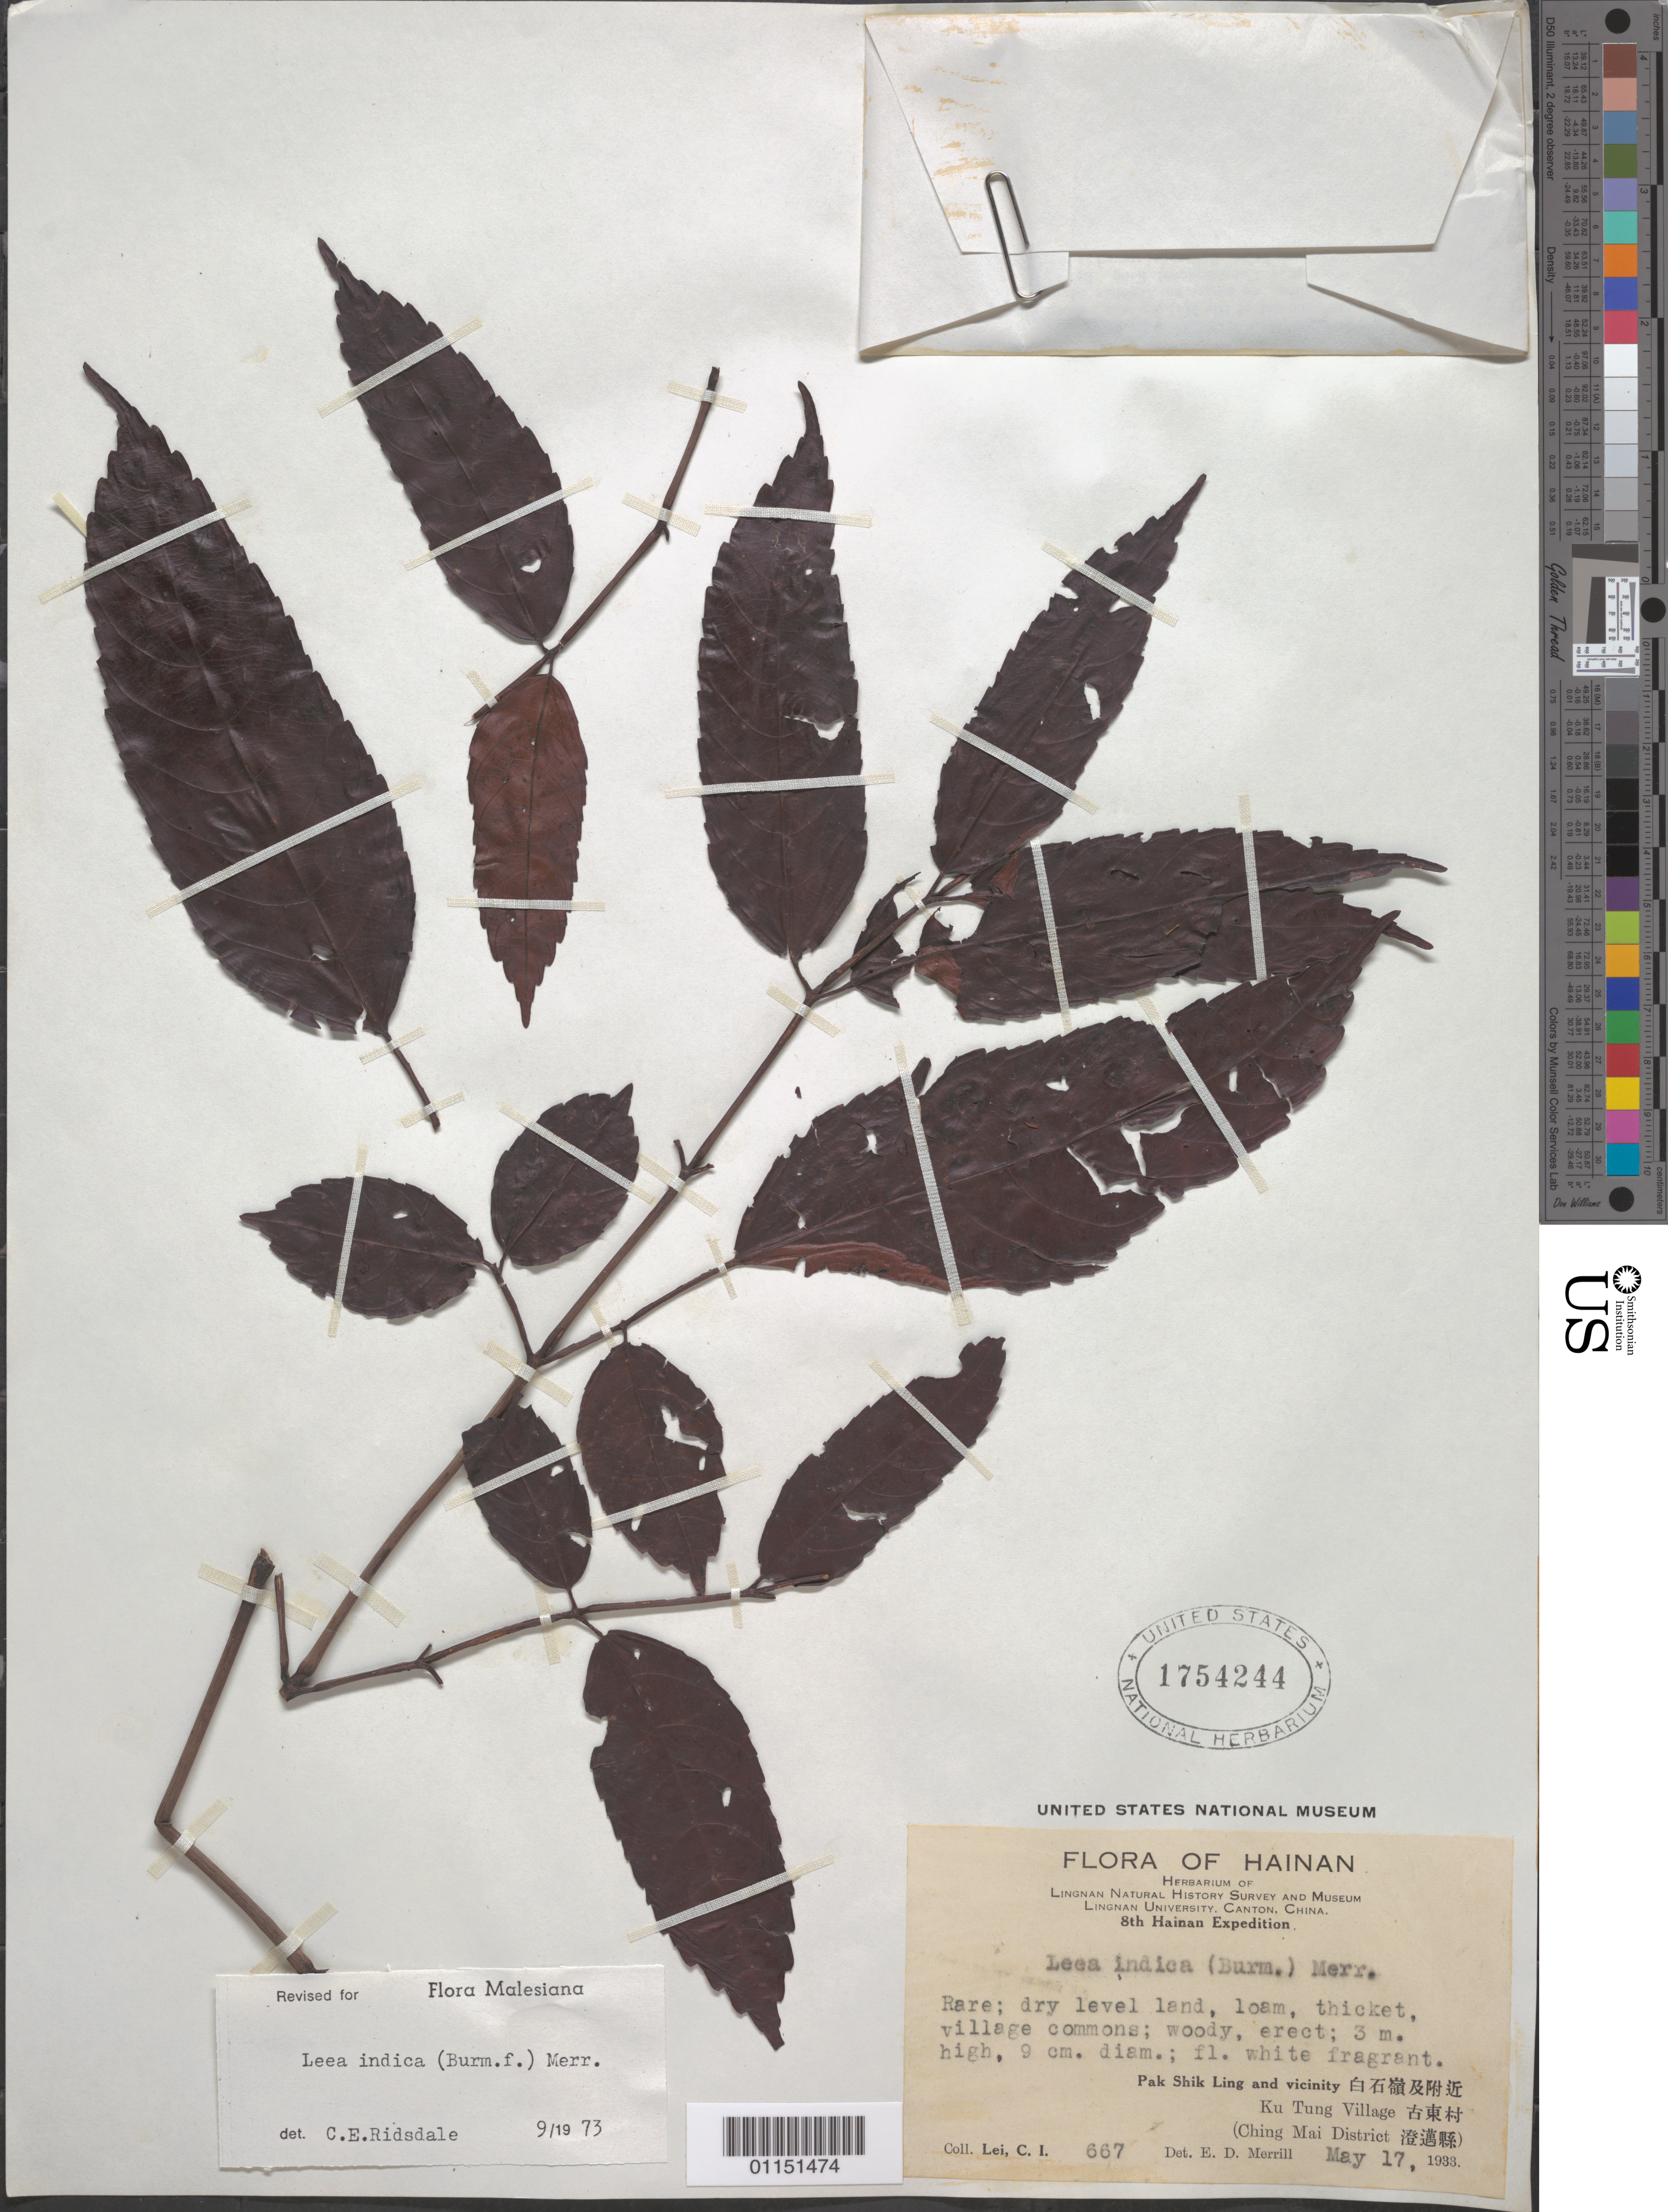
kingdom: Plantae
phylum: Tracheophyta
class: Magnoliopsida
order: Vitales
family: Vitaceae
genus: Leea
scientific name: Leea indica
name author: (Burm. f.) Merr.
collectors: C. I. Lei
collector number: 667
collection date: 1933-05-17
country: China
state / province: Hainan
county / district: Ching Mai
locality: Pak Shik Ling and vicinity. Ku Tung Village.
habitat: Rare; dry level land, loam, thicket, village commons; woody.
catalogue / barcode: US 1754244